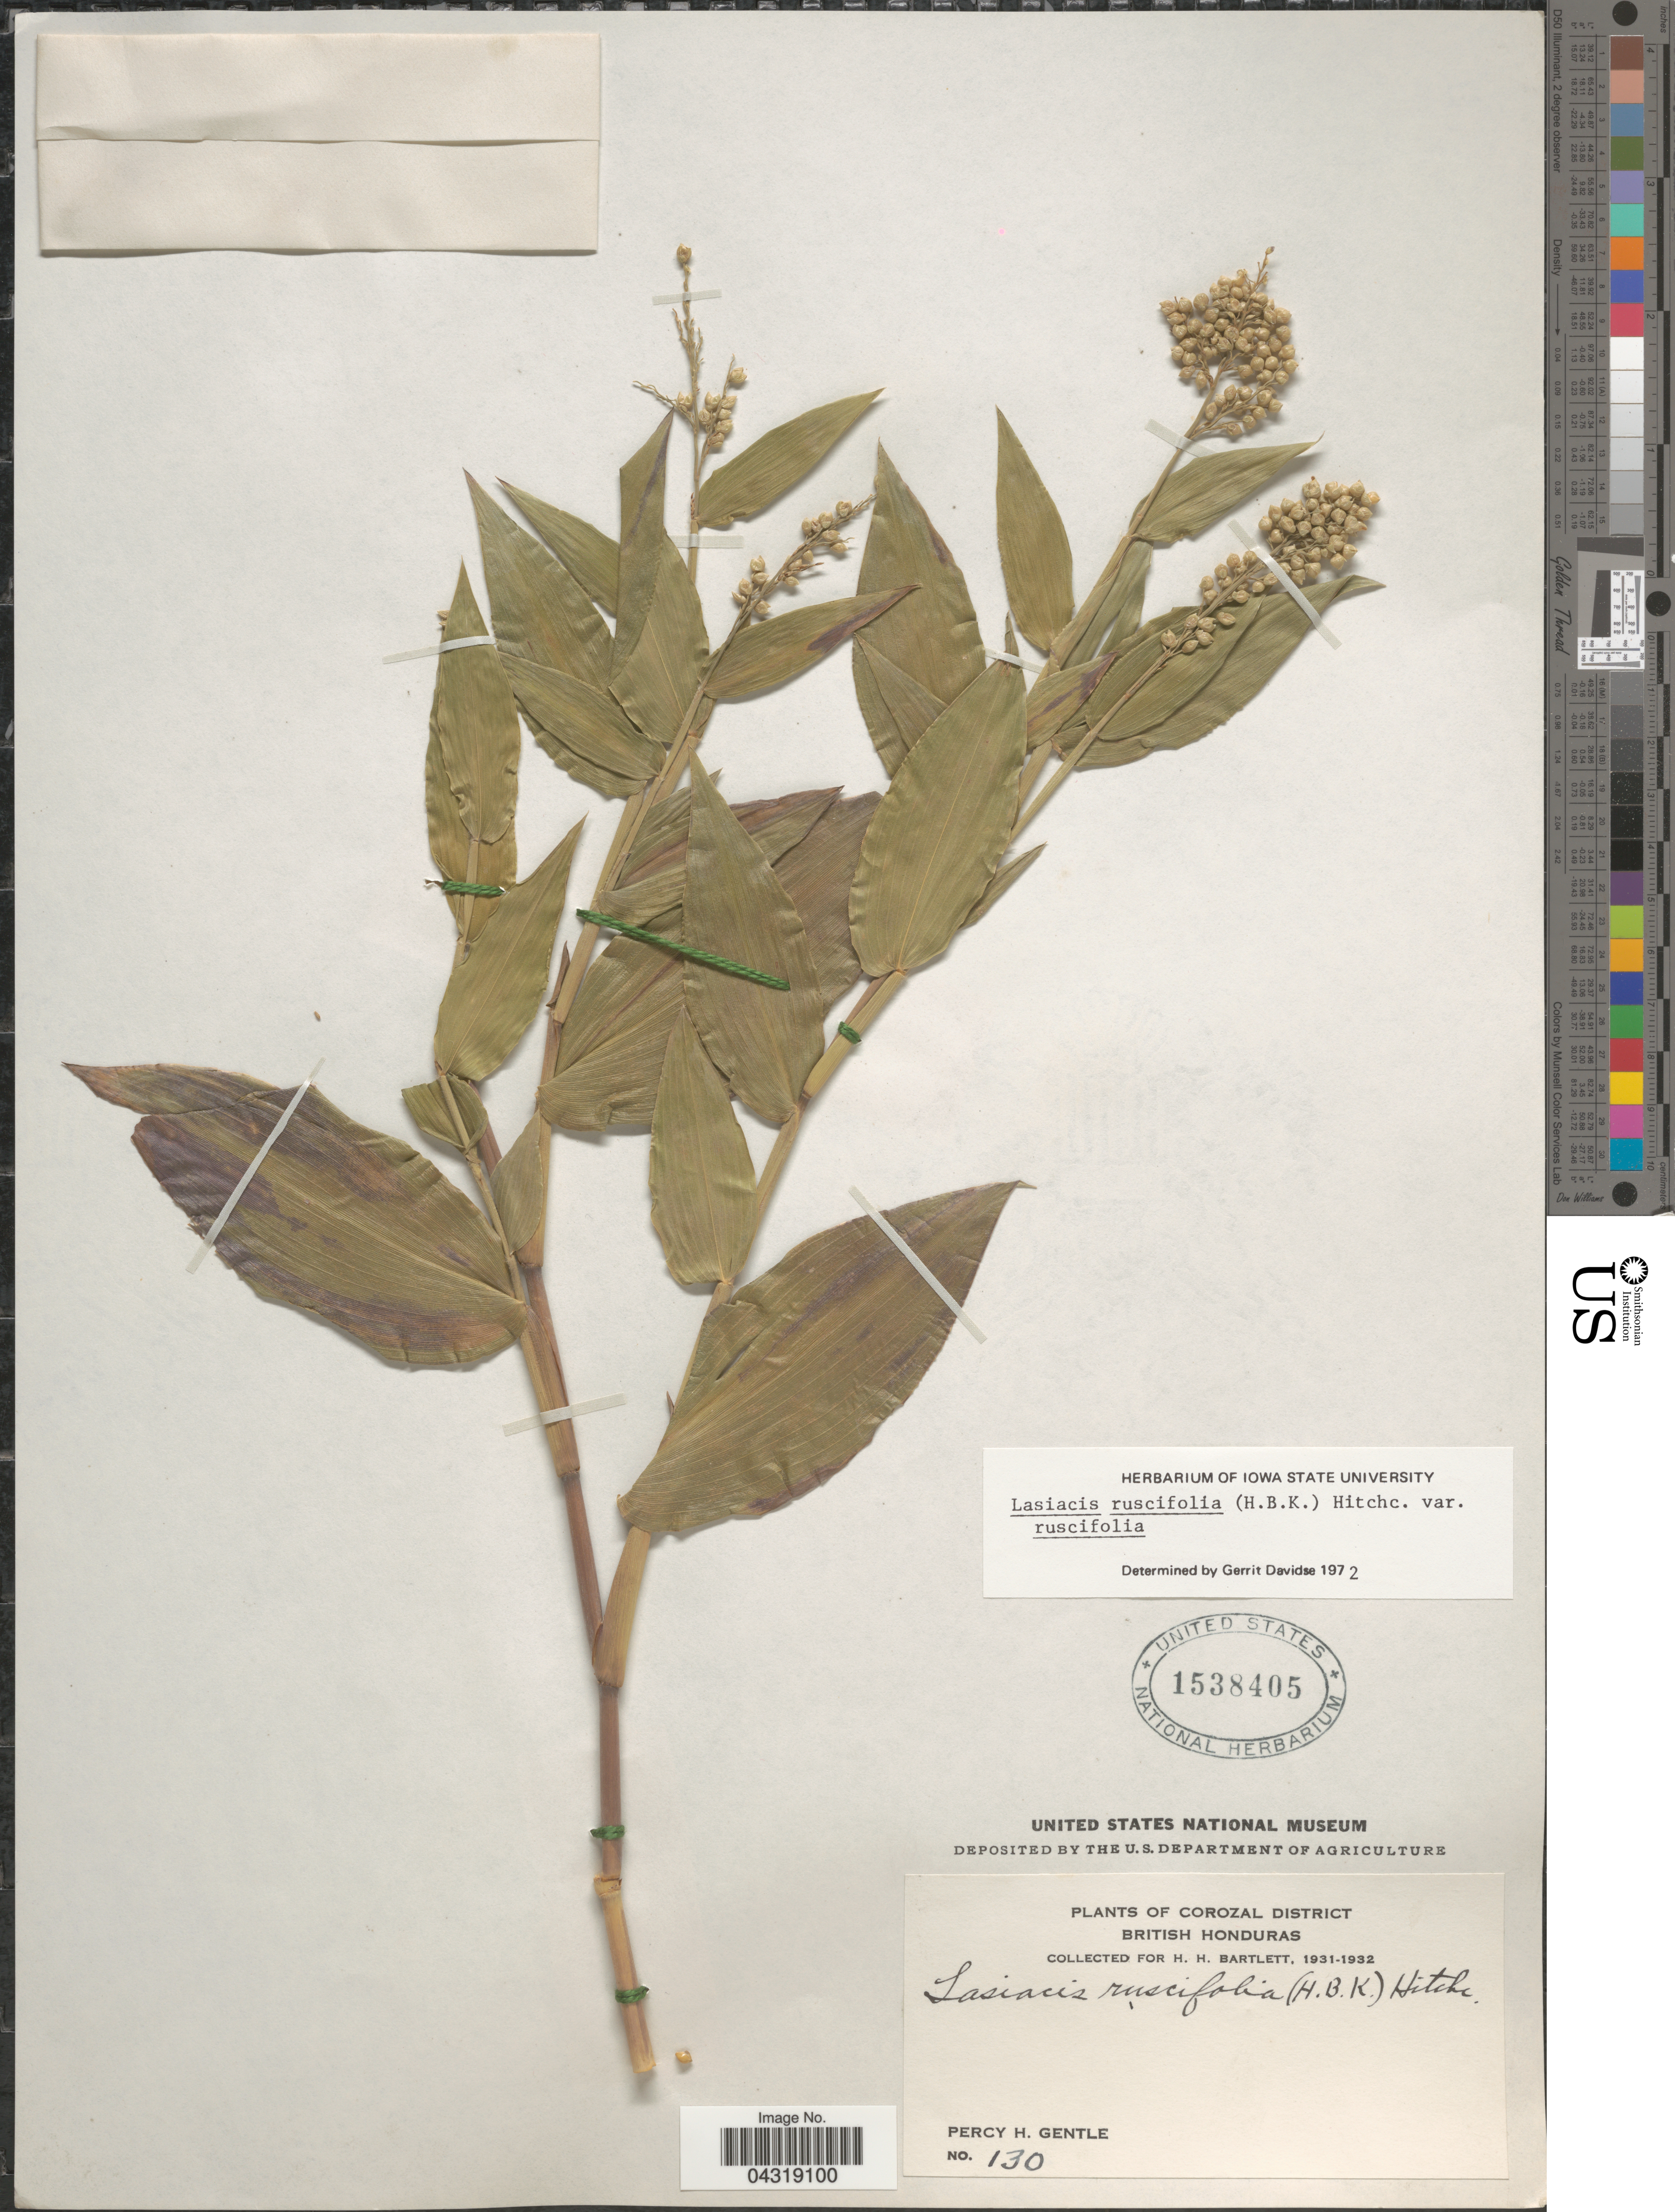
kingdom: Plantae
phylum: Tracheophyta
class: Liliopsida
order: Poales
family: Poaceae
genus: Lasiacis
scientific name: Lasiacis ruscifolia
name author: (Kunth) Hitchc.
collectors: P. H. Gentle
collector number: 130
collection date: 1931/1932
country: Belize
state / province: Corozal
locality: Corozal District. British Honduras.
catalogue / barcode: US 1538405